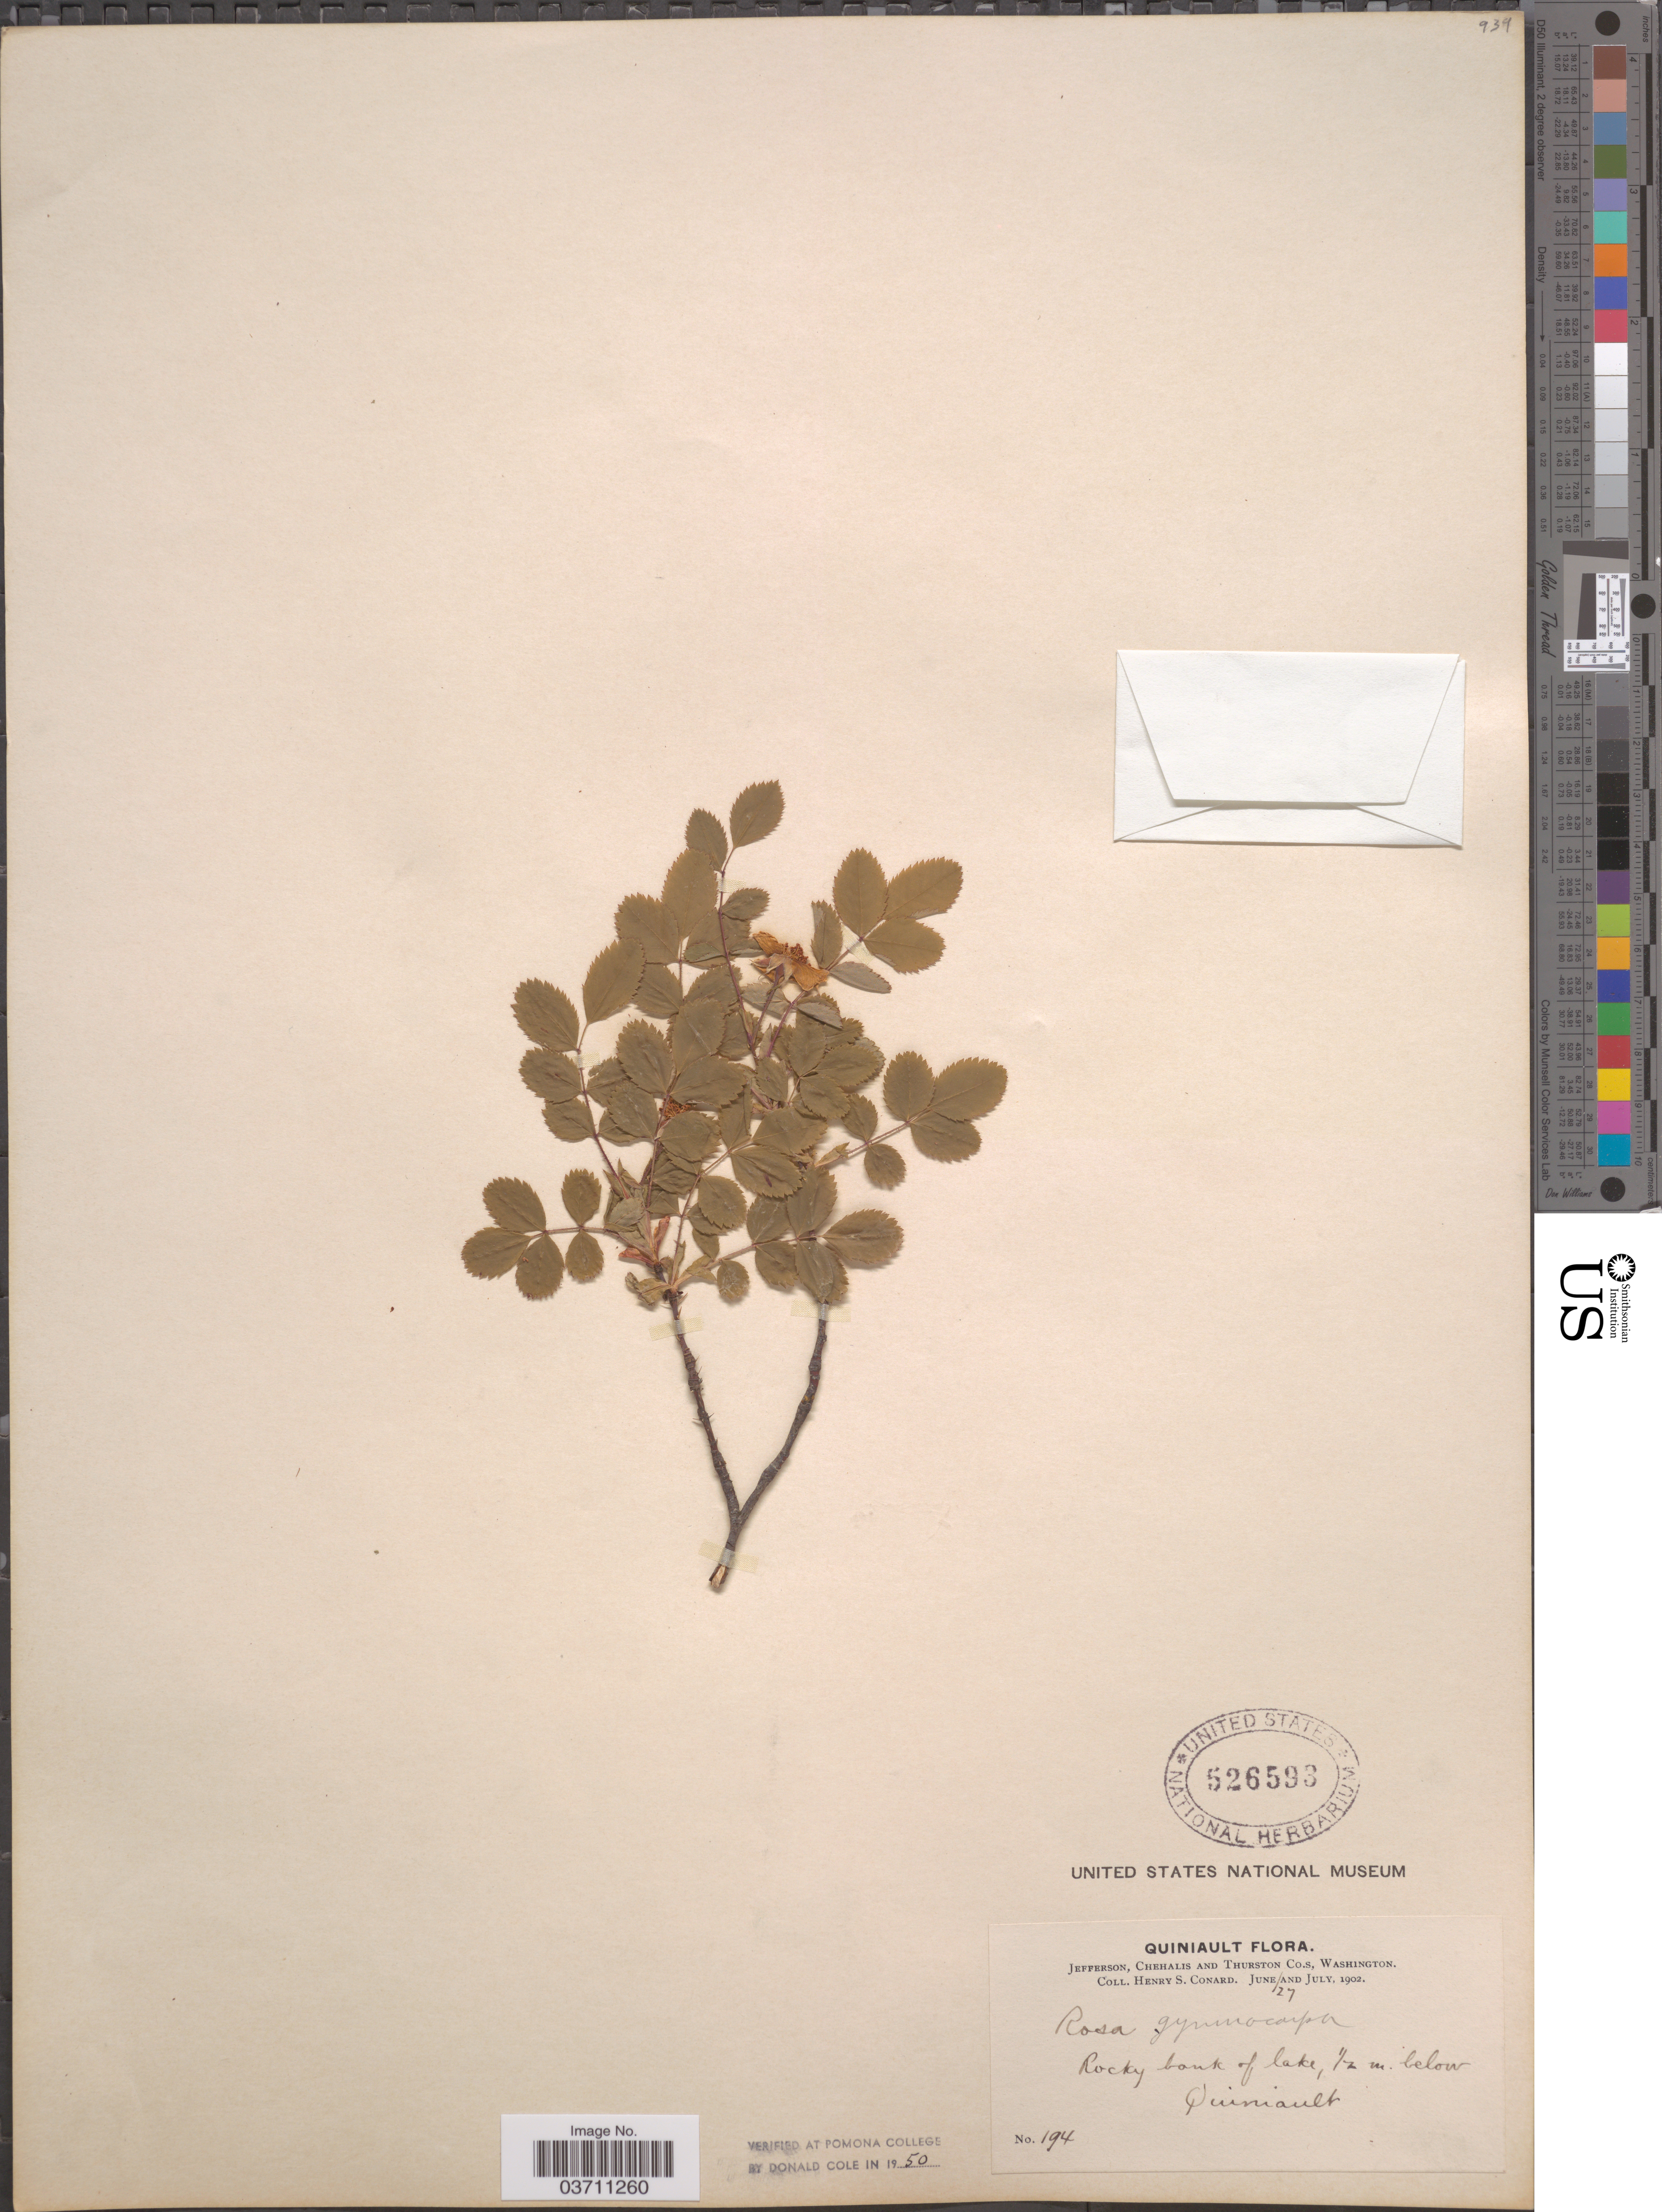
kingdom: Plantae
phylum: Tracheophyta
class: Magnoliopsida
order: Rosales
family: Rosaceae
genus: Rosa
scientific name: Rosa gymnocarpa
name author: Nutt.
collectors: H. S. Conard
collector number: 194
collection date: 1902-06-27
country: United States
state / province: Washington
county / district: Thurston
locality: Quiniault. Jefferson, Chehalis and Thurston Co.s. Rocky bank of lake, ½ m. below Quiniault.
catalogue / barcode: US 526593